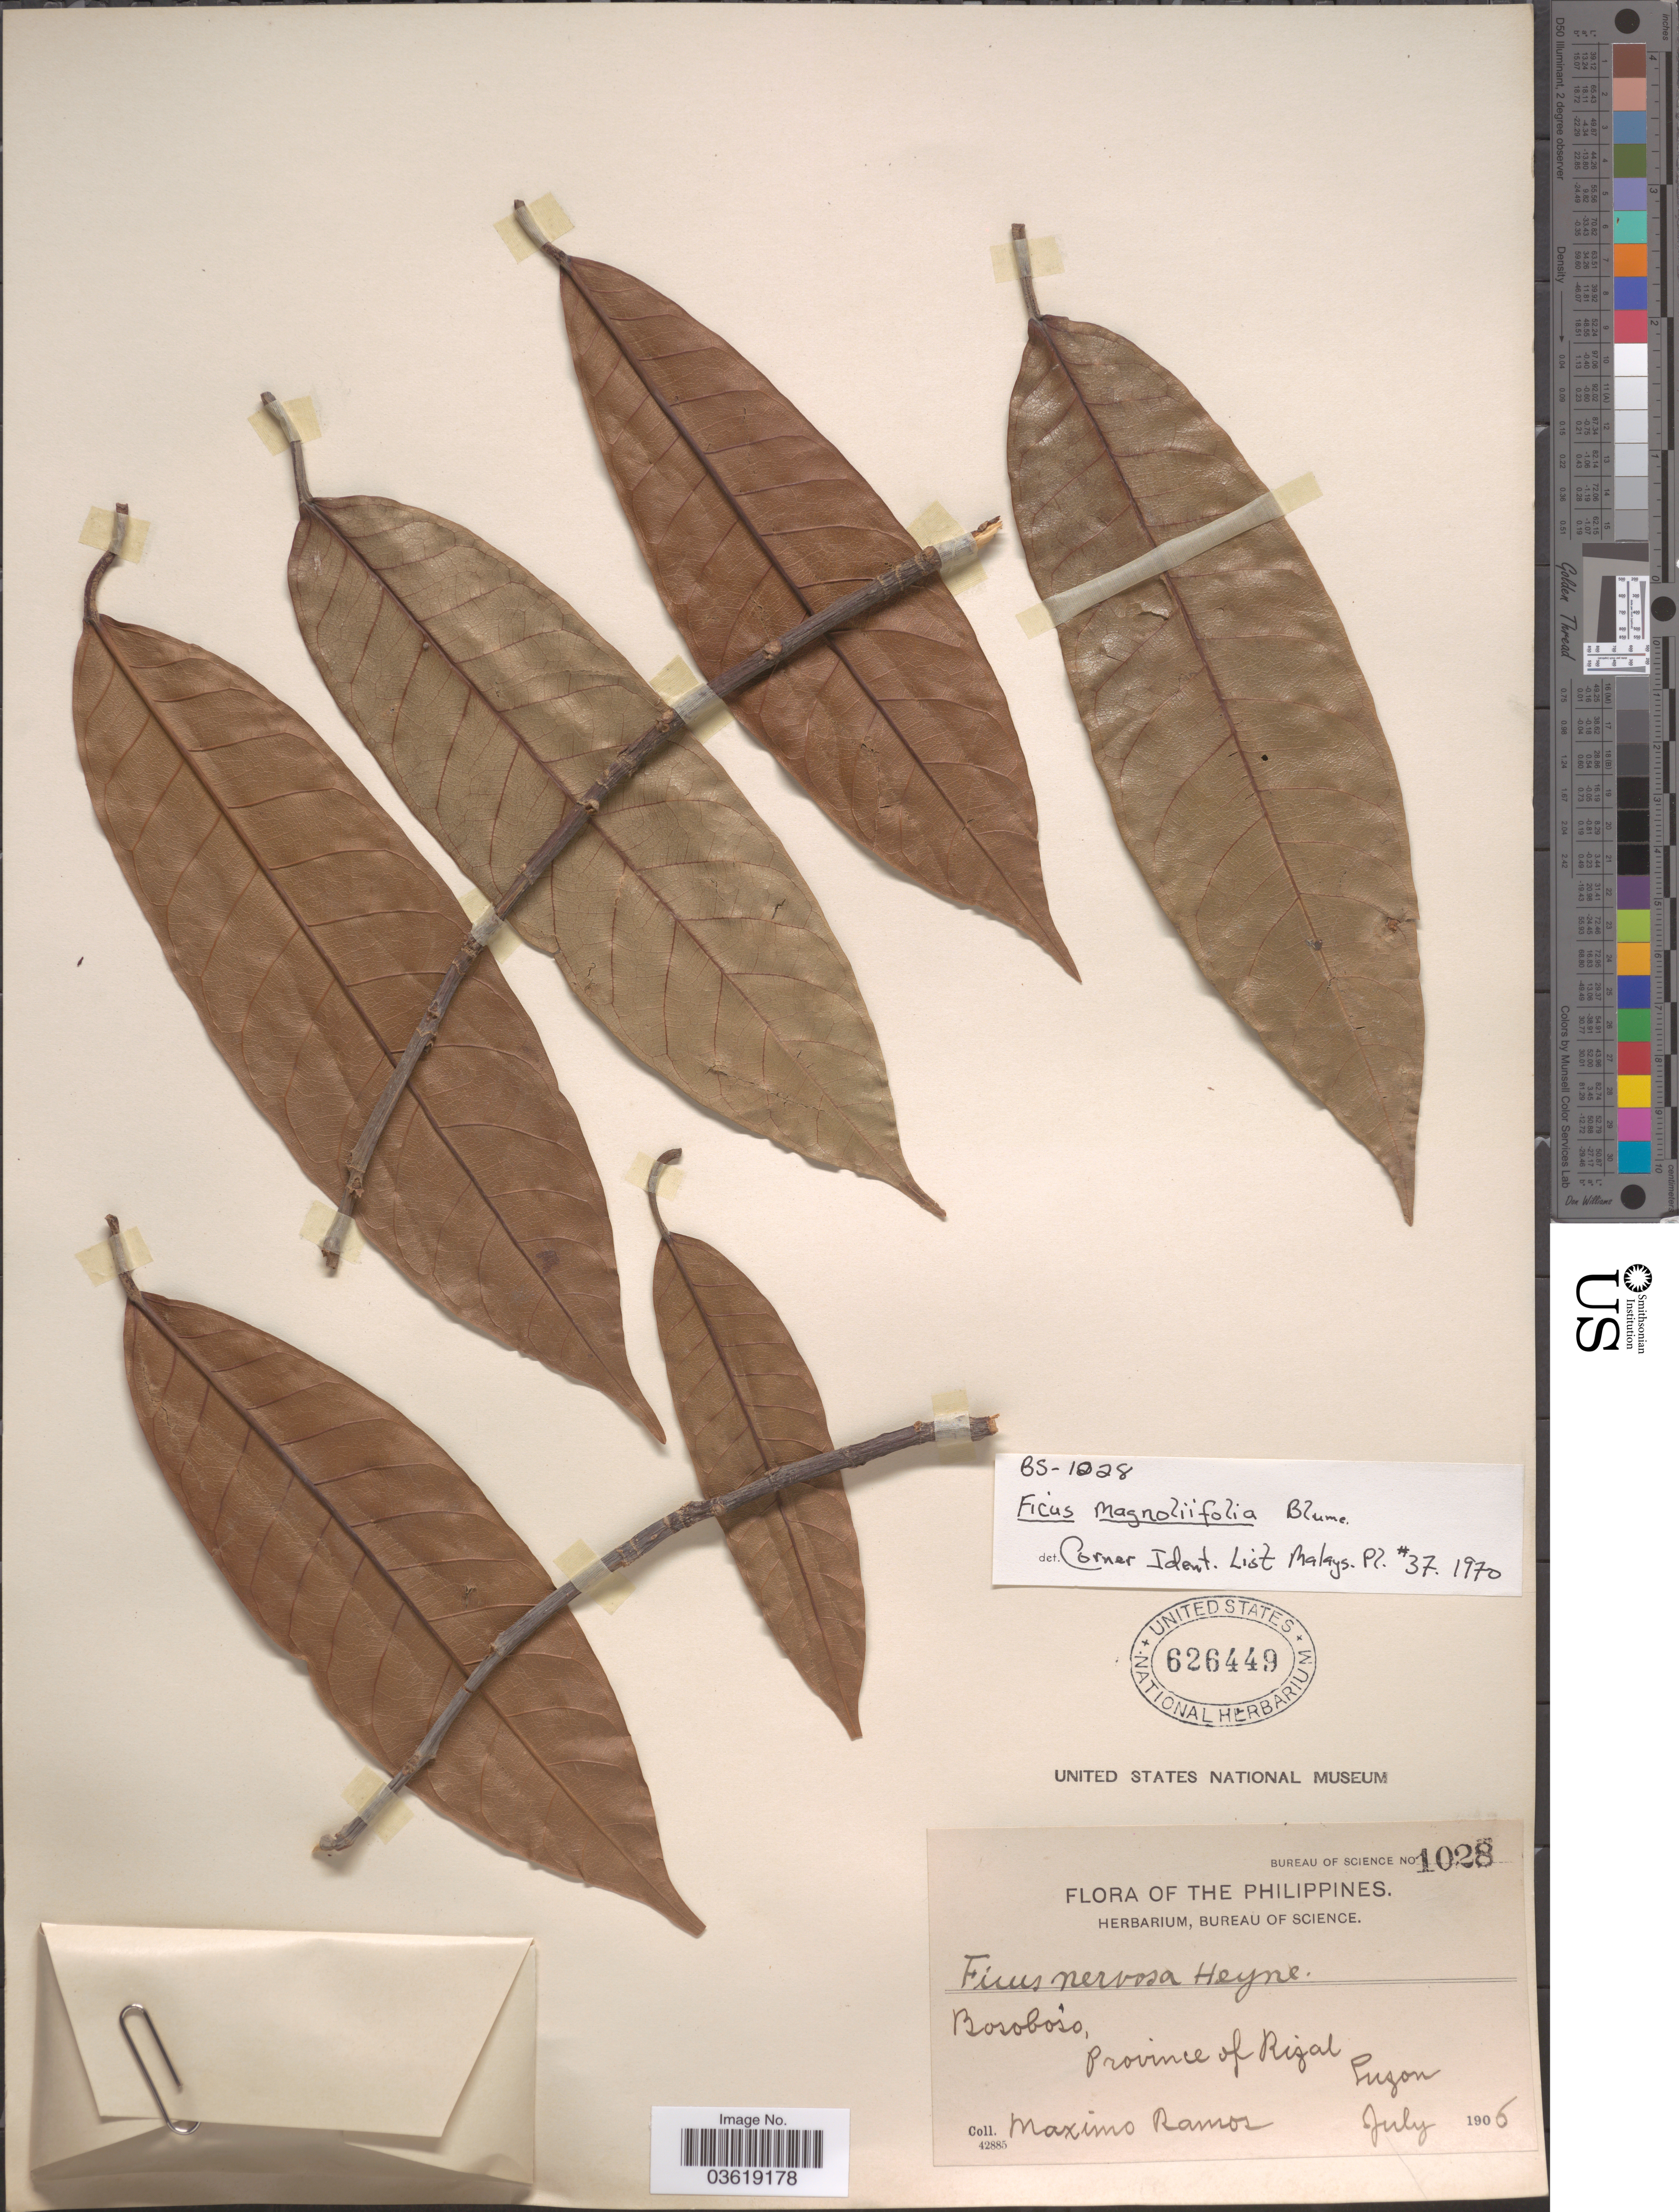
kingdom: Plantae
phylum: Tracheophyta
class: Magnoliopsida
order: Rosales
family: Moraceae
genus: Ficus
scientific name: Ficus magnoliifolia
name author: Blume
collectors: M. Ramos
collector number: Bureau of Science 1028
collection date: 1906-07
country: Philippines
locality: Bosoboso, Province of Rizal, Luzon.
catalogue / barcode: US 626449